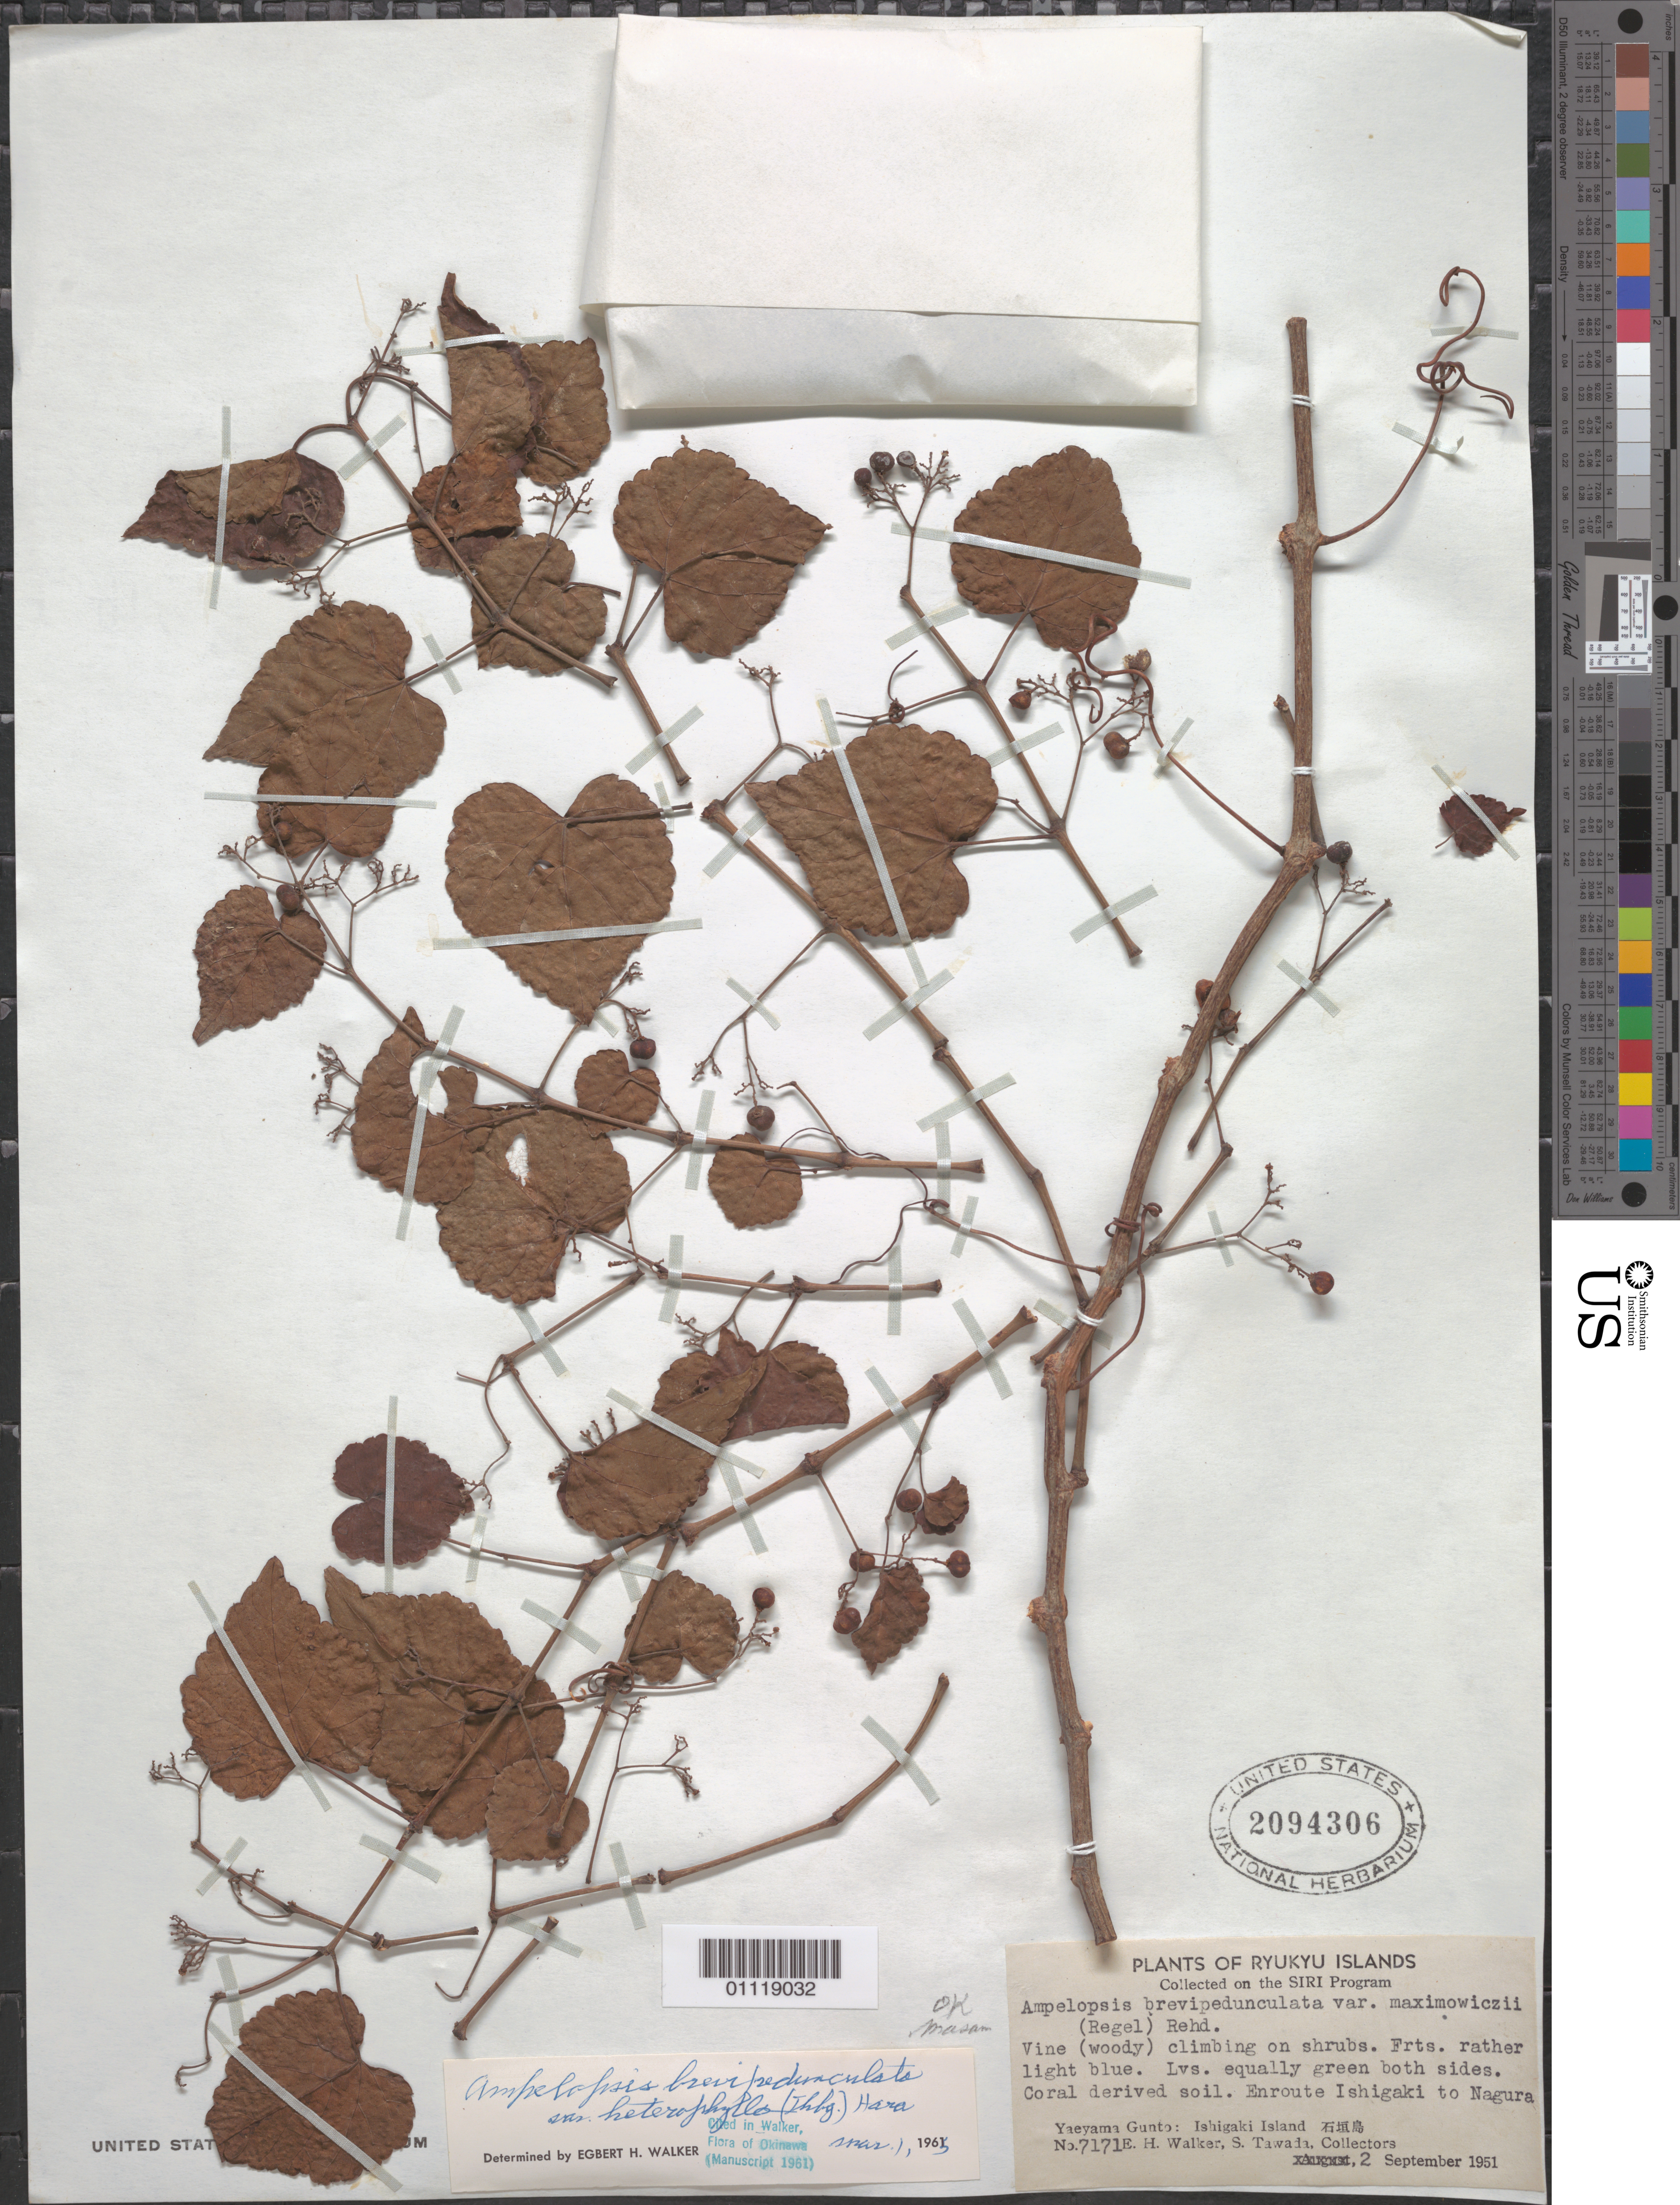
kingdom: Plantae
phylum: Tracheophyta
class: Magnoliopsida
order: Vitales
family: Vitaceae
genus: Ampelopsis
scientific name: Ampelopsis brevipedunculata var. heterophylla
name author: (Thunb.) H. Hara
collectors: H. Walker & S. Tawada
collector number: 7171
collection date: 1951-09-02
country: Japan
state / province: Okinawa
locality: Ryukyu Islands. Yaeyama Gunto: Ishigaki Island. Enroute Ishigaki to Nagura.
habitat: Vine (woody) climbing on shrubs.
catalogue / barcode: US 2094306